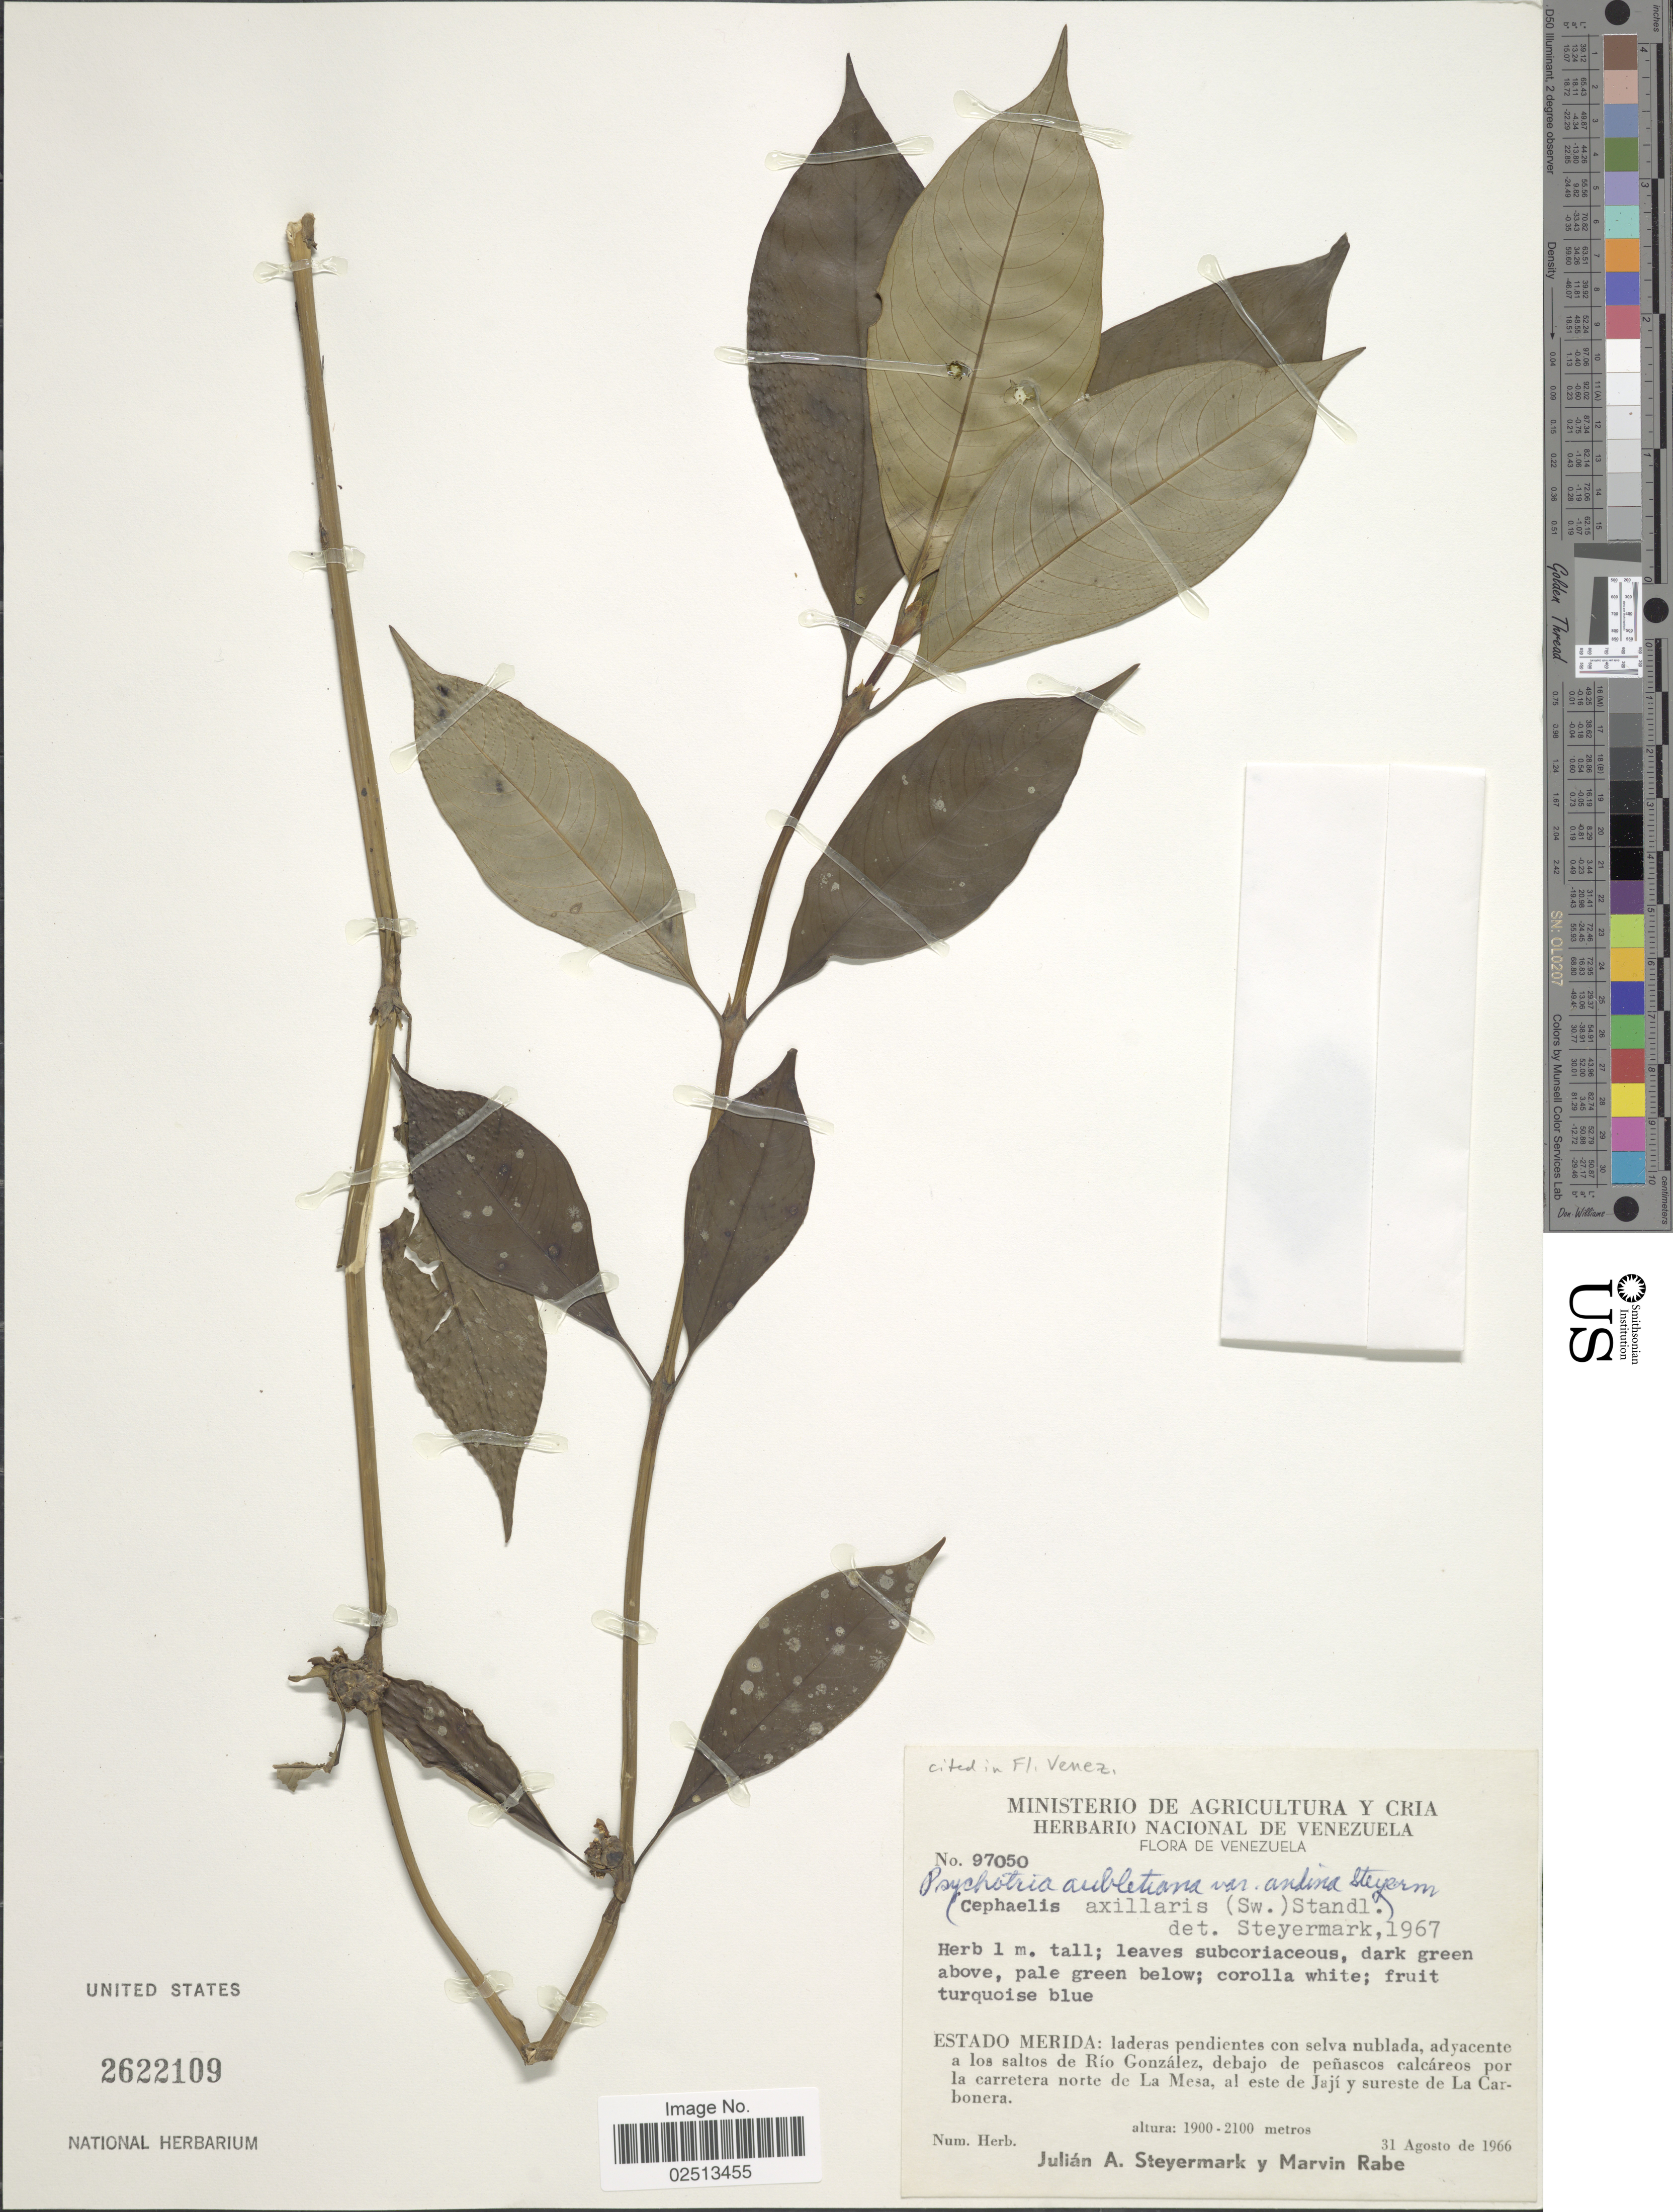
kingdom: Plantae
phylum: Tracheophyta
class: Magnoliopsida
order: Gentianales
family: Rubiaceae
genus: Psychotria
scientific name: Psychotria aubletiana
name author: Steyerm.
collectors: J. Steyermark & M. Rabe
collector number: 97050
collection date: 1966-08-31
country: Venezuela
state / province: Mérida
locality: Laderas pendientes con selva nublada, adyacente a los saltos de Río González, debajo de peñascos calcáreos por la carretera norte de La Mesa, al este de Jají sureste de La Carbonera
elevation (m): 1900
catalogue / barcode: US 2622109